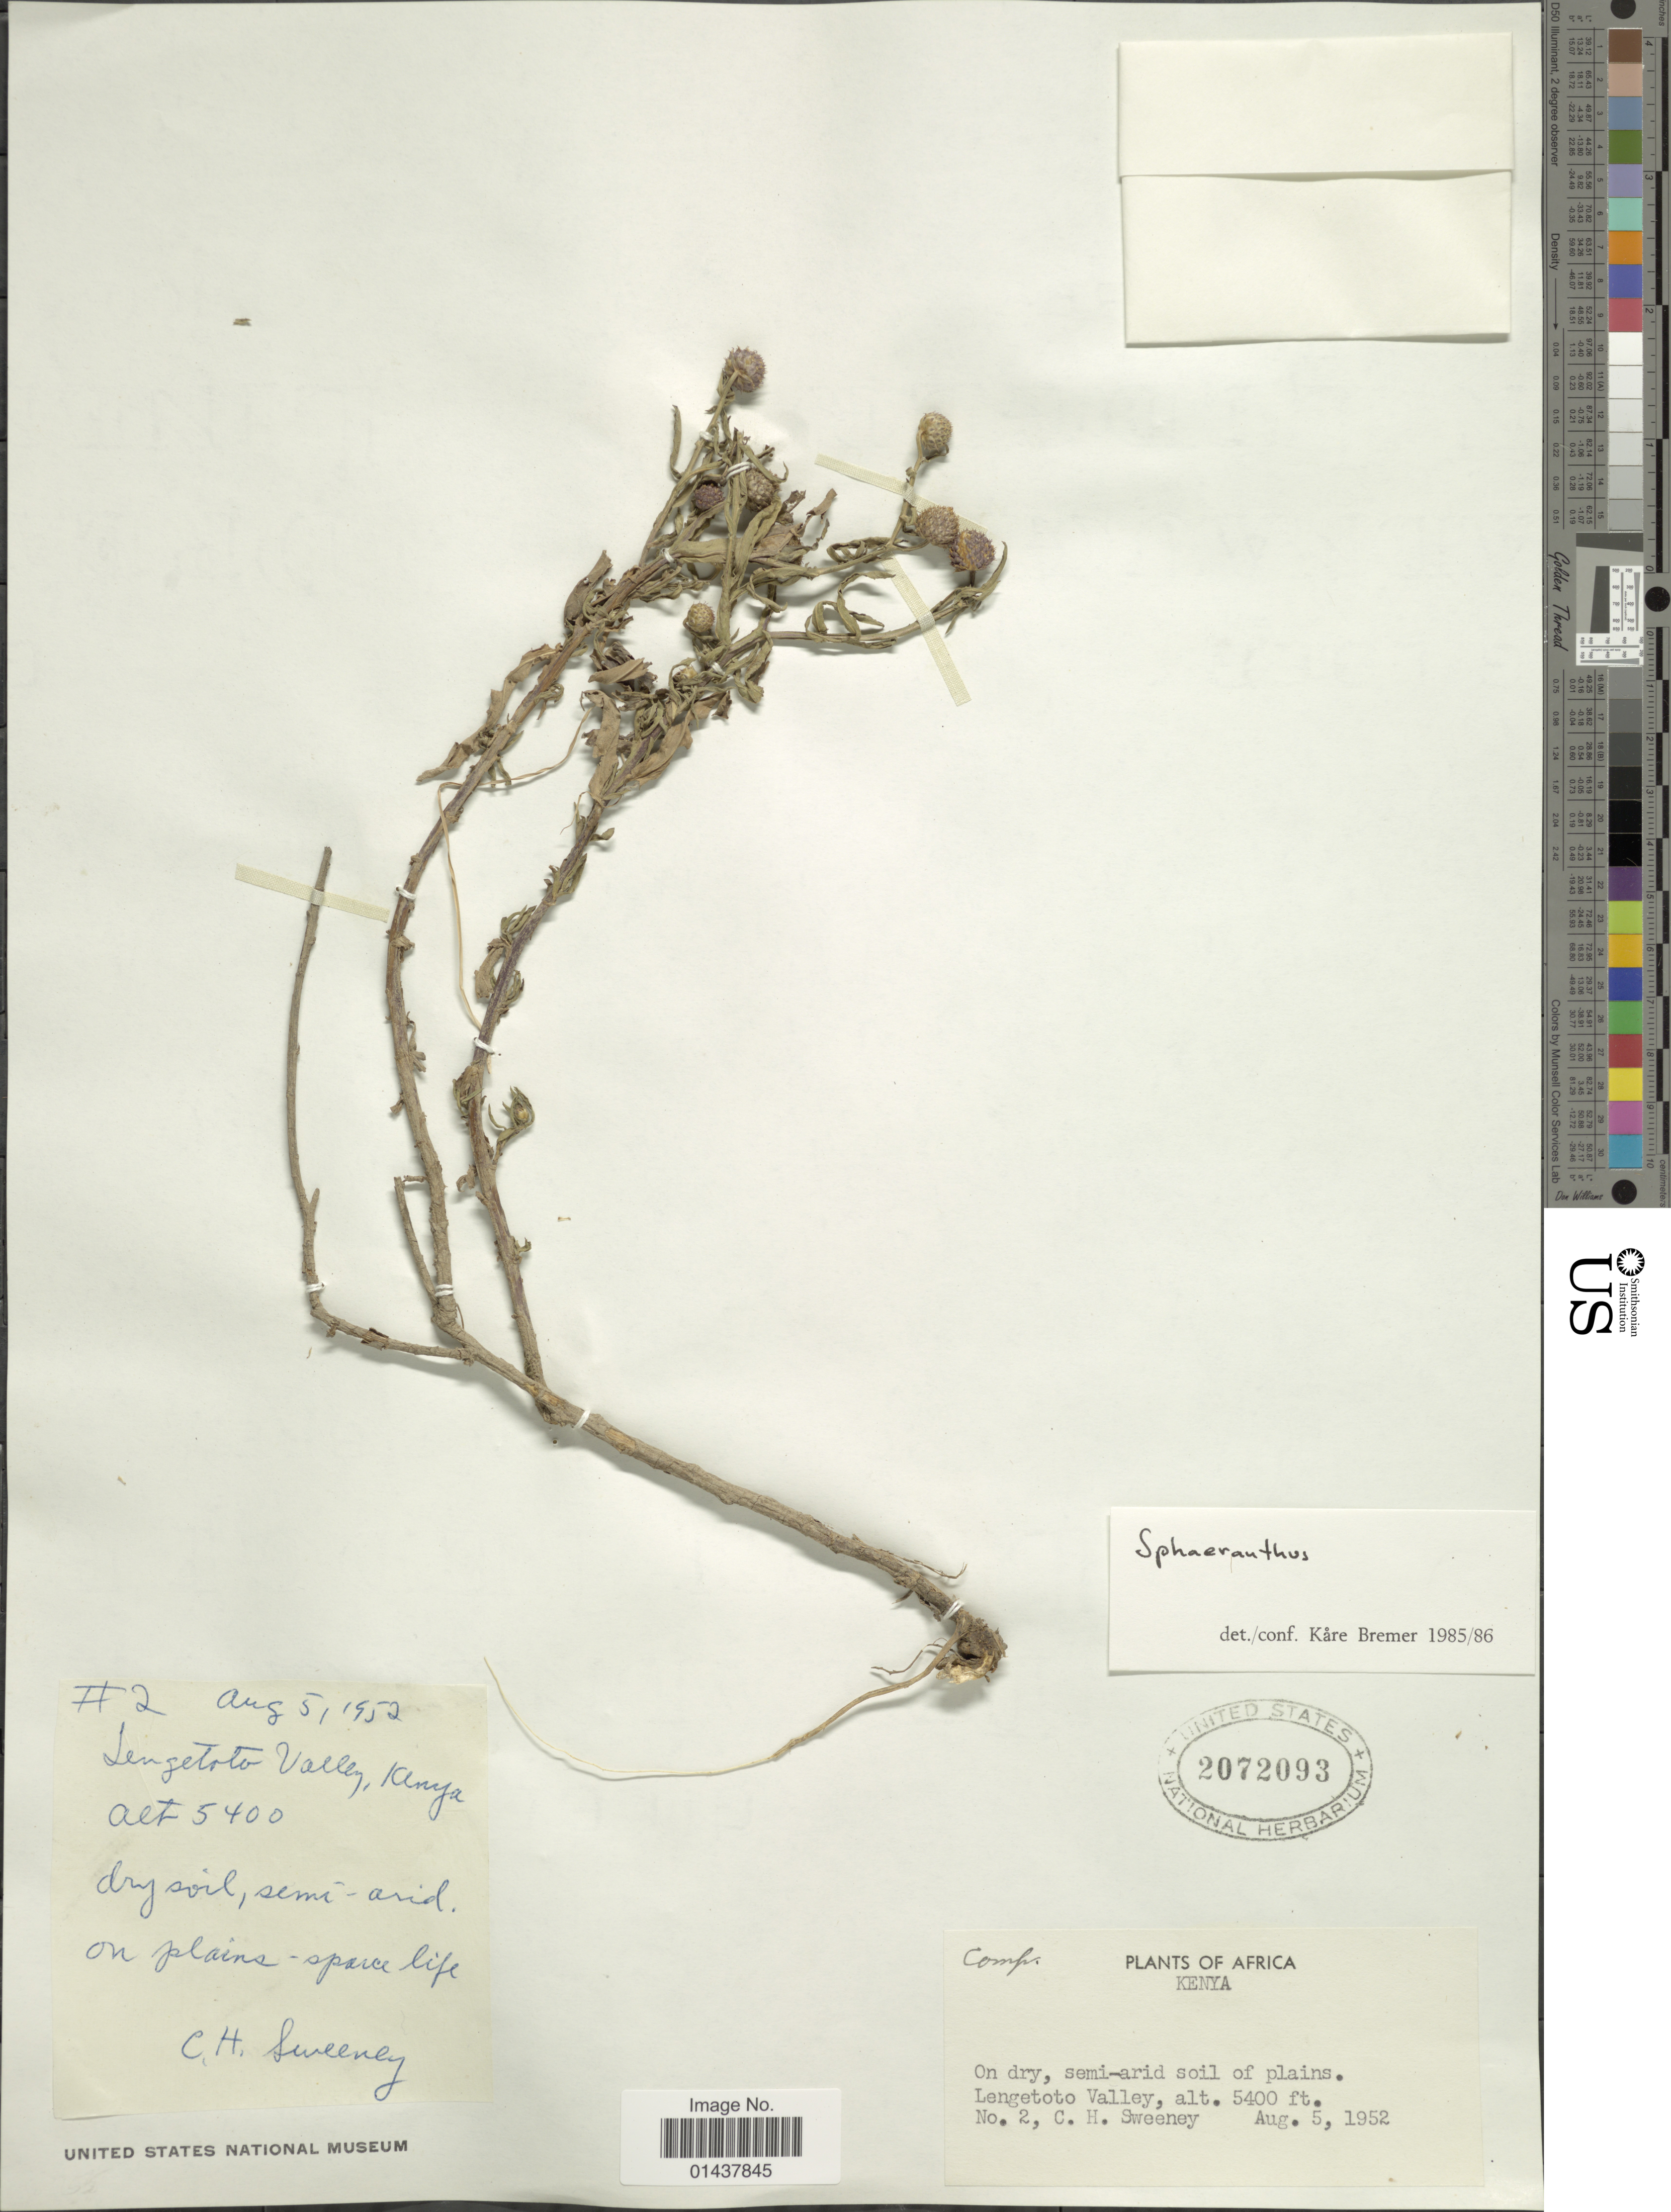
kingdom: Plantae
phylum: Tracheophyta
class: Magnoliopsida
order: Asterales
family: Asteraceae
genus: Sphaeranthus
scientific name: Sphaeranthus sp.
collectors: C. Sweeney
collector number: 2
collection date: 1952-08-05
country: Kenya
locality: Africa, Lengetoto Valley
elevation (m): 1646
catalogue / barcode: US 2072093